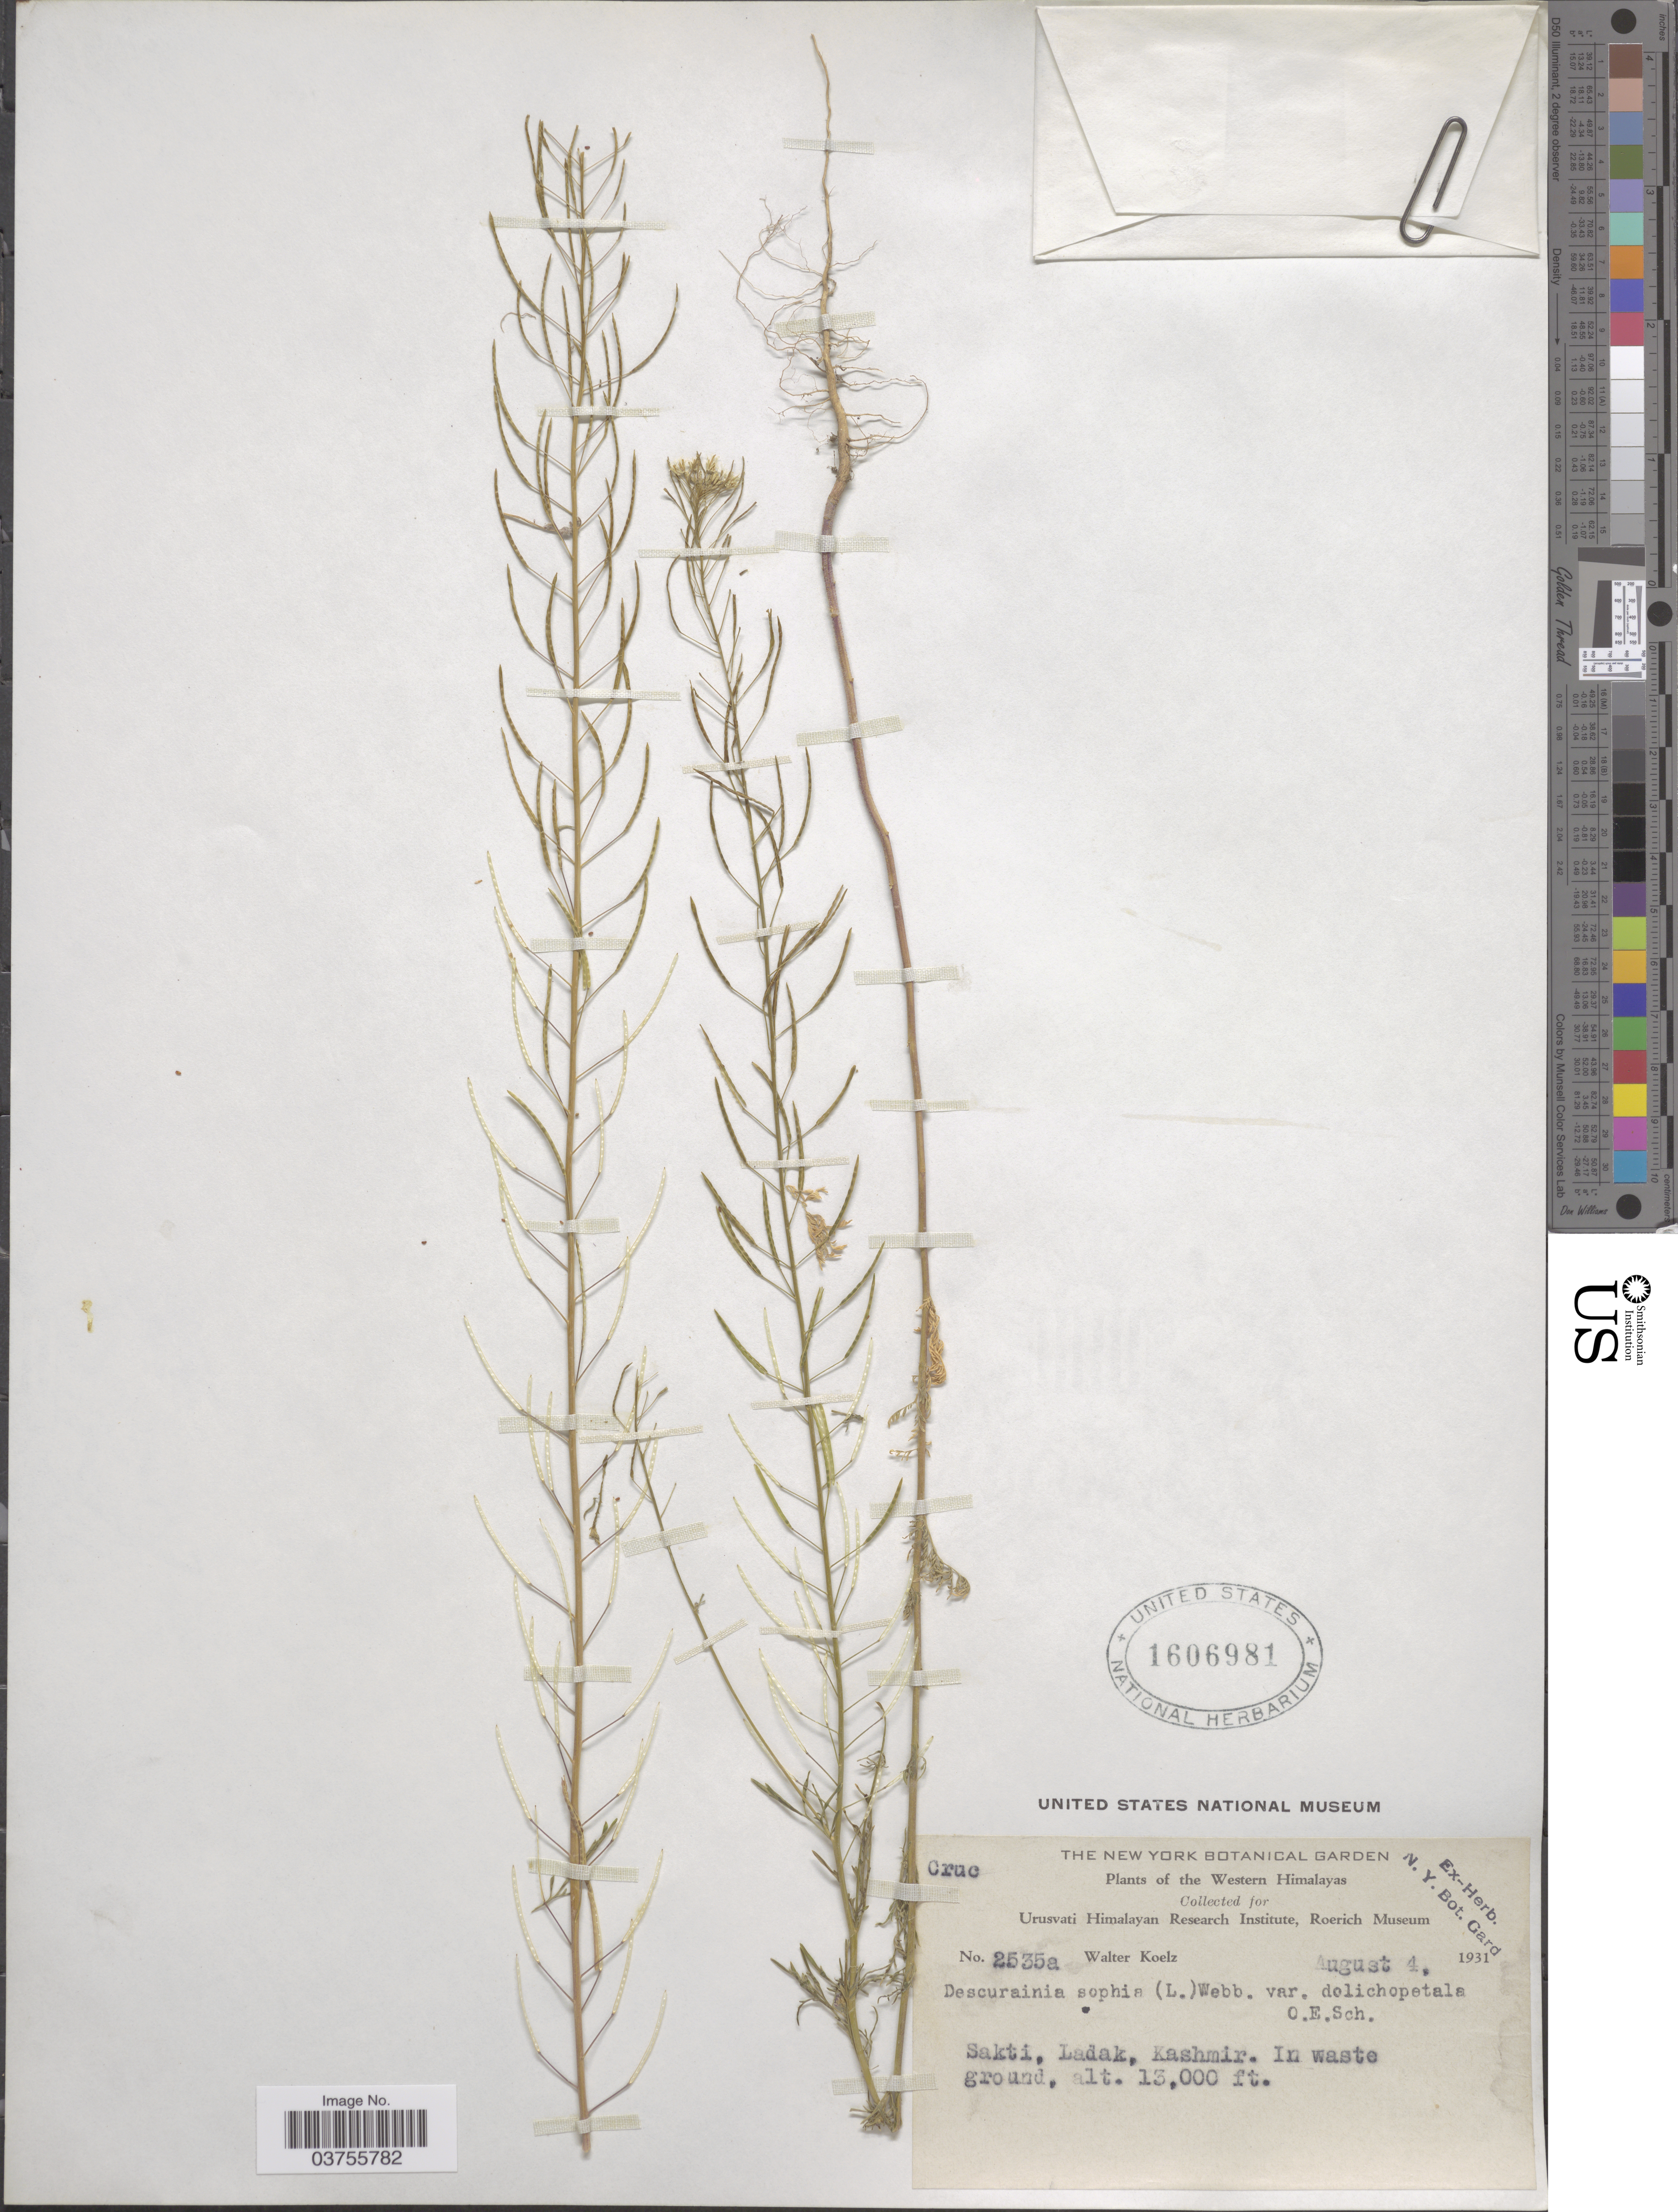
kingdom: Plantae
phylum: Tracheophyta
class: Magnoliopsida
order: Brassicales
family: Brassicaceae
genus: Sophia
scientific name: Sophia sophia (L.) Britton nom. illeg. (tautonym)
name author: (L.) Britton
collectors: W. N. Koelz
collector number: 2535a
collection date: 1931-08-04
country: India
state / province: Ladakh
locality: Western Himalayas. Sakti, Ladak, Kashmir.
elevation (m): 3962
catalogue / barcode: US 1606981